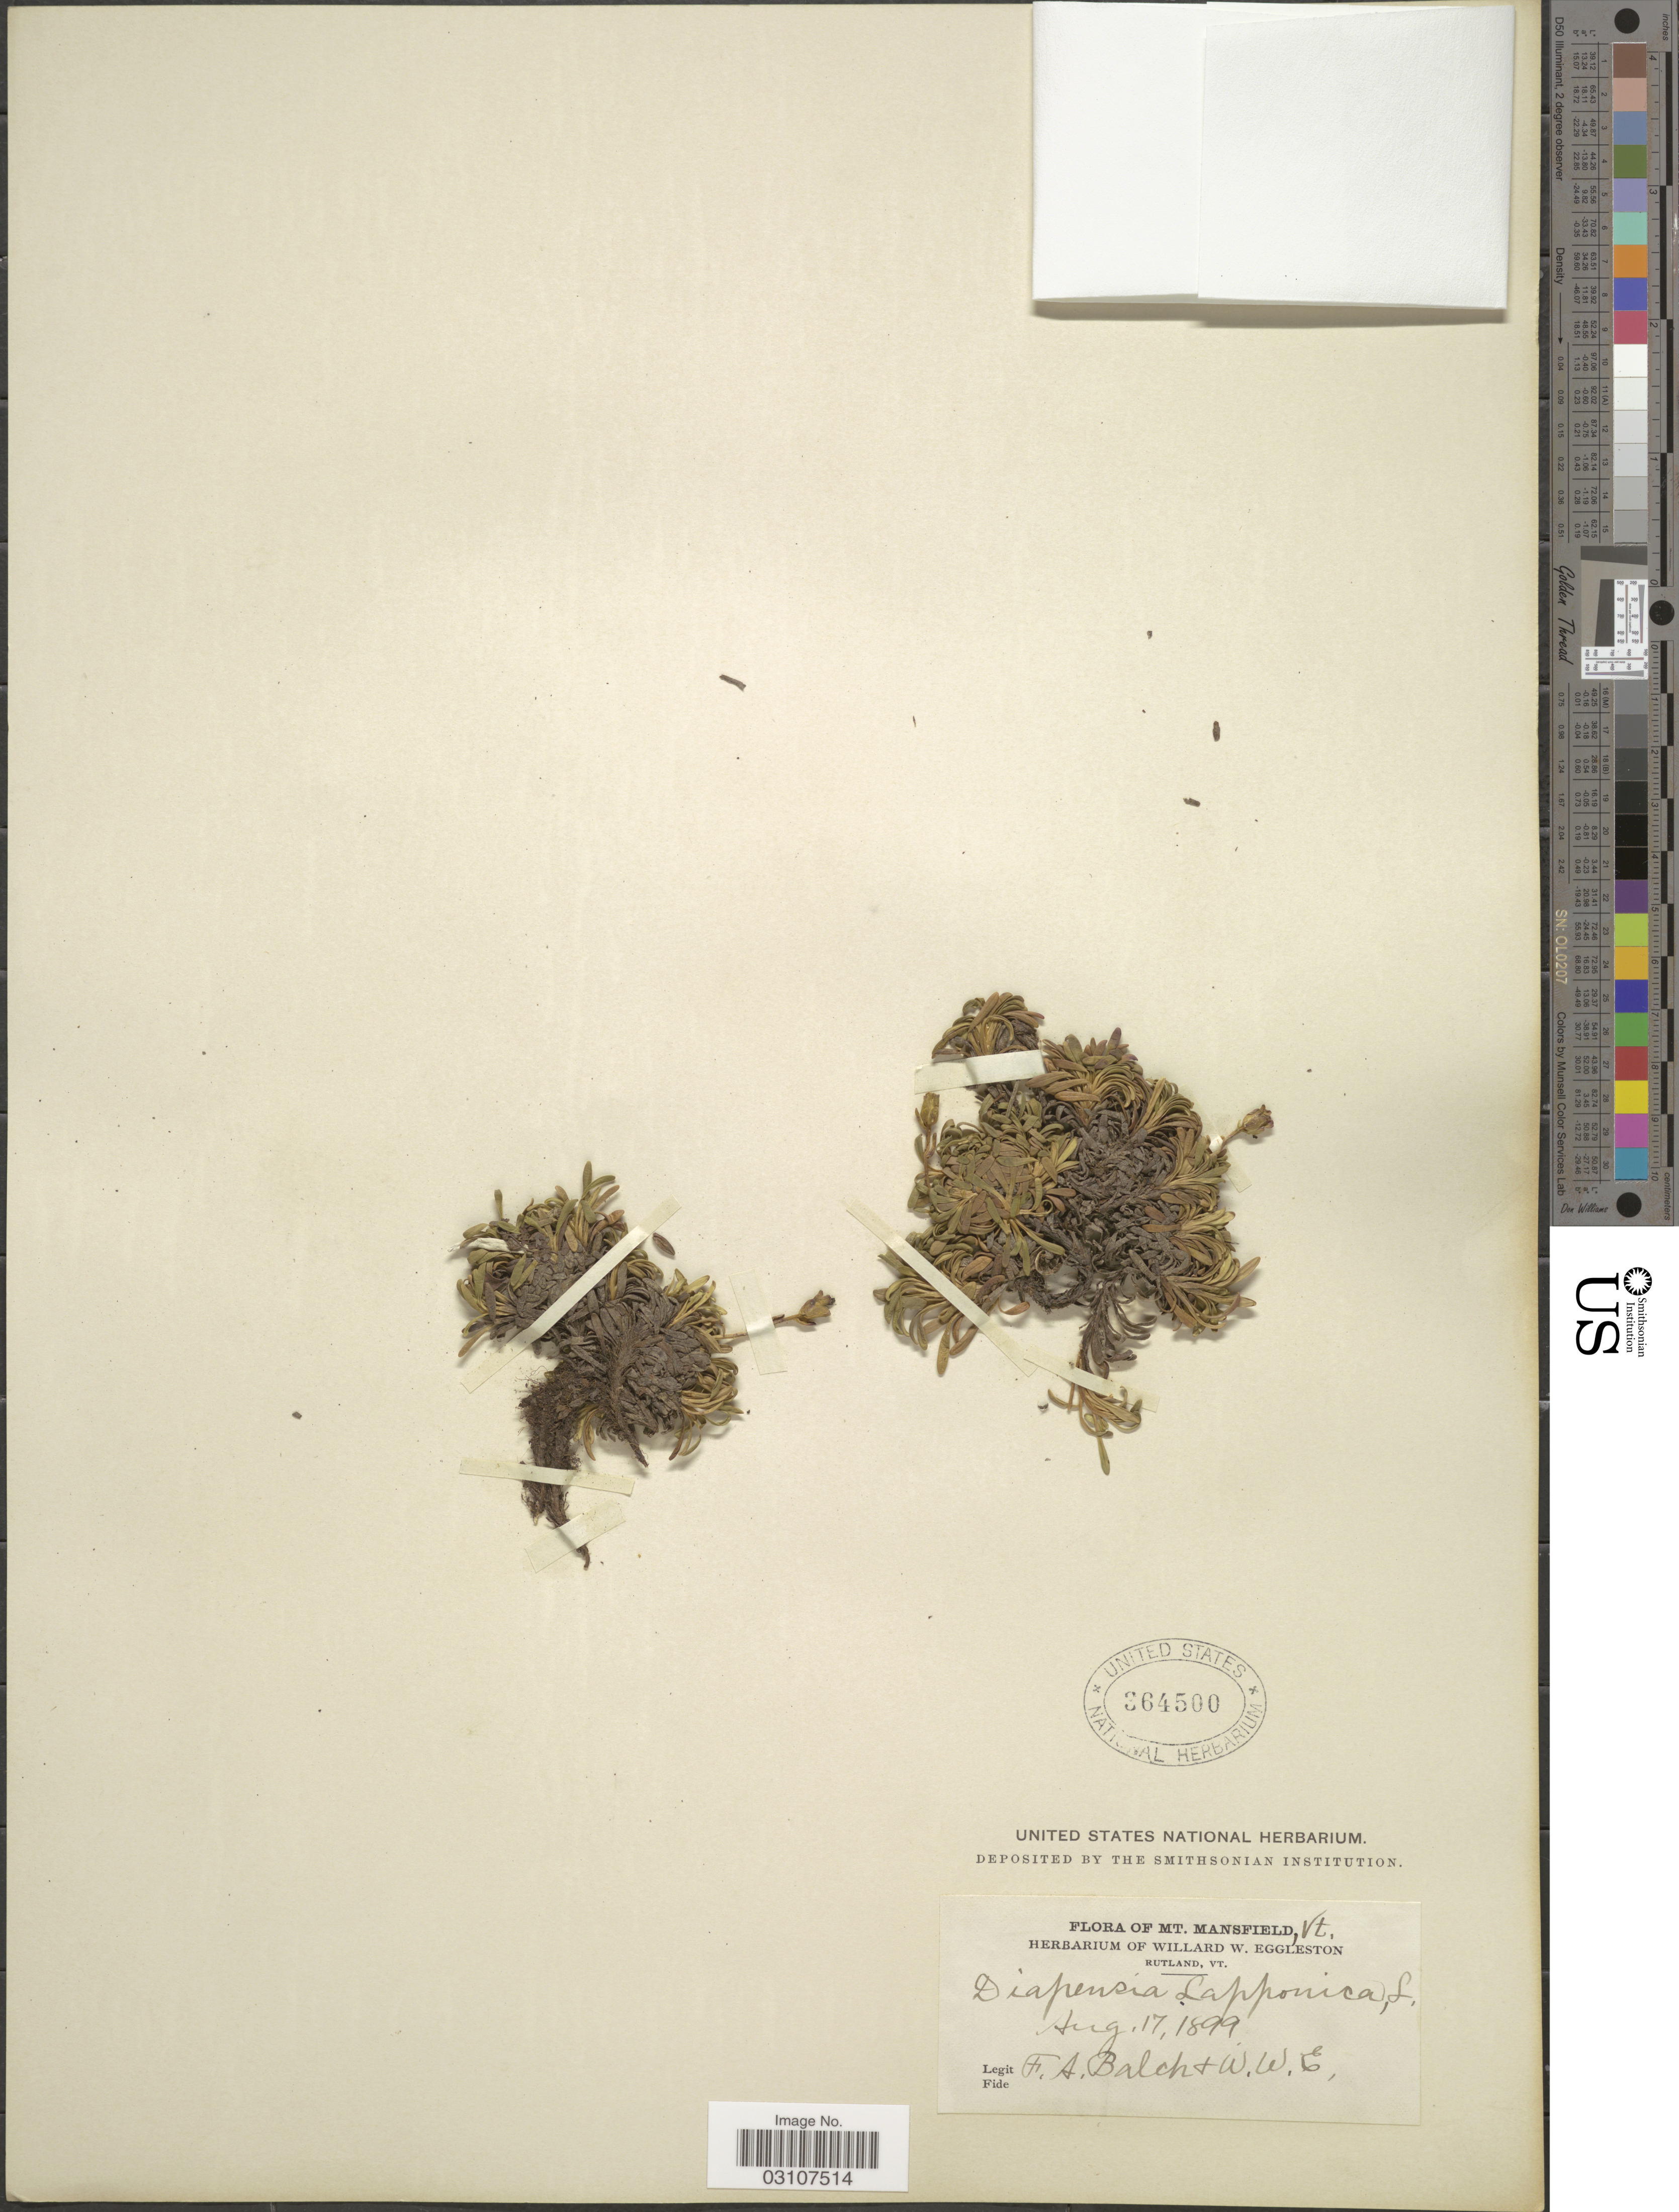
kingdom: Plantae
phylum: Tracheophyta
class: Magnoliopsida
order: Ericales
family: Diapensiaceae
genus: Diapensia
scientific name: Diapensia lapponica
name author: L.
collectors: F. Balch & W. W. Eggleston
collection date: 1899-08-17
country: United States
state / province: Vermont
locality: Mt. Mansfield.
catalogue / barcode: US 364500